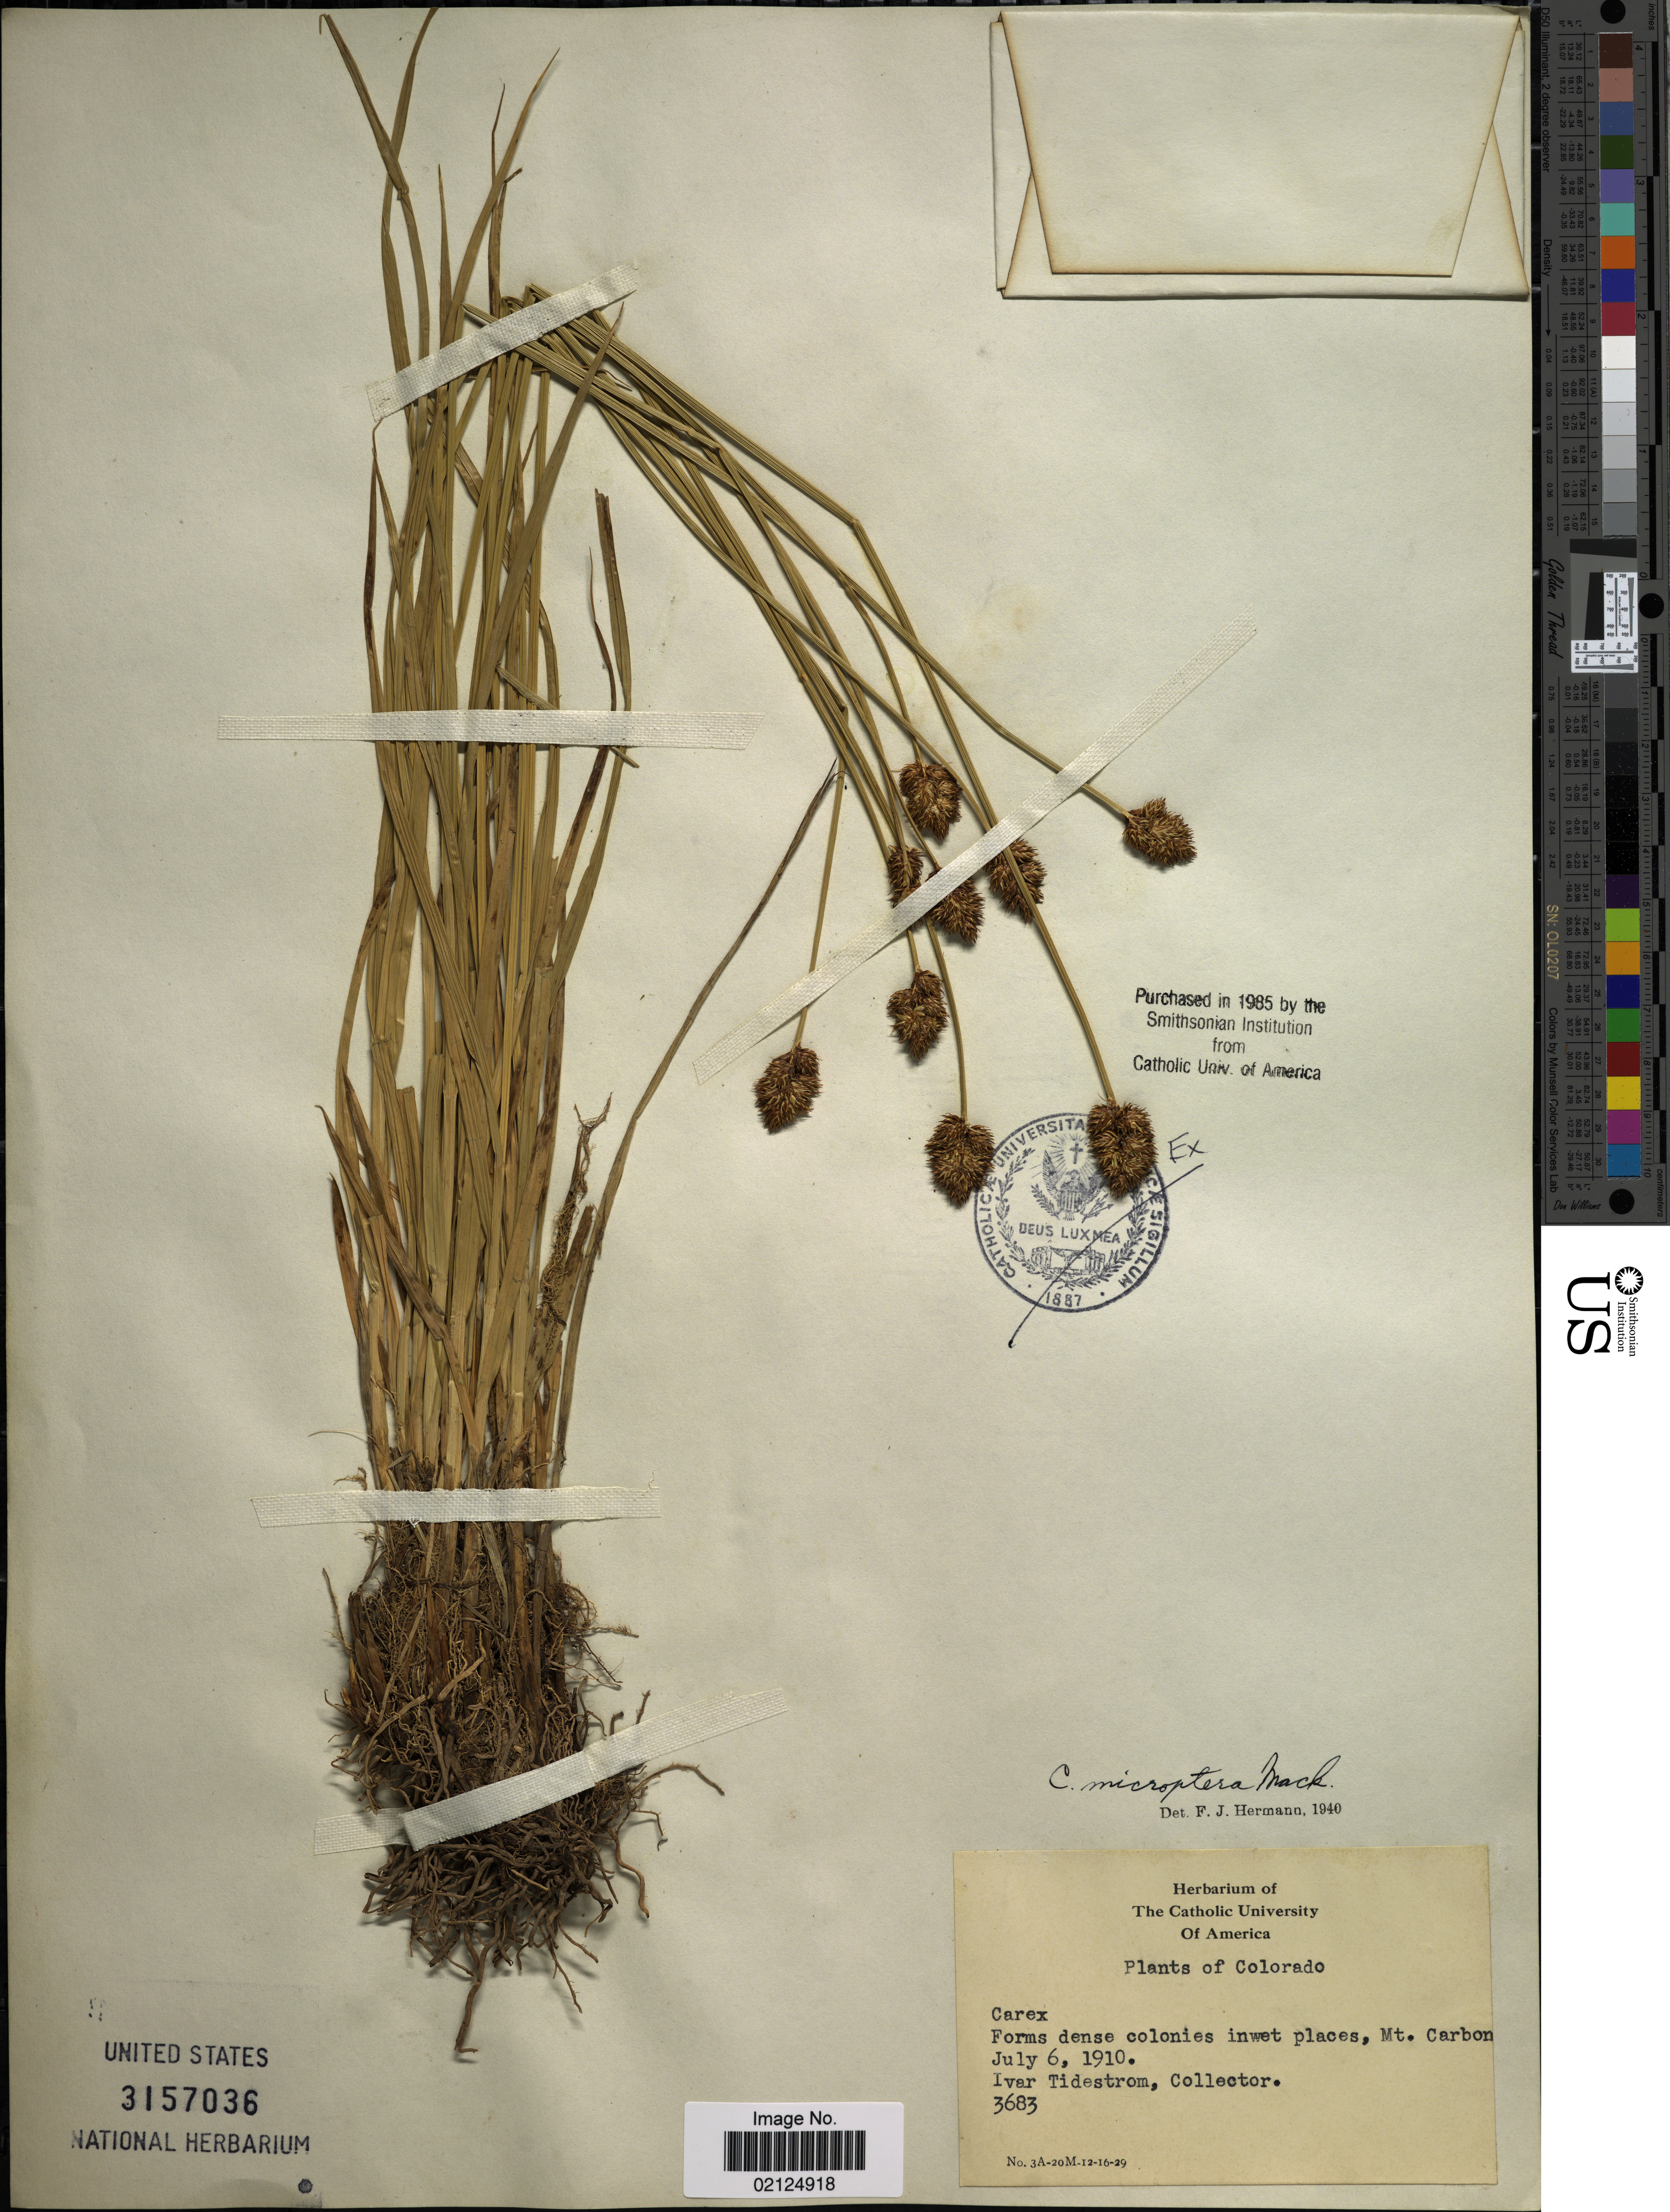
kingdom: Plantae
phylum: Tracheophyta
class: Liliopsida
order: Poales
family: Cyperaceae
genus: Carex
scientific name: Carex microptera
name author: Mack.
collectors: I. F. Tidestrom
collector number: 3683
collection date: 1910-07-06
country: United States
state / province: Colorado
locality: Mt. Carbon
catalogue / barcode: US 3157036